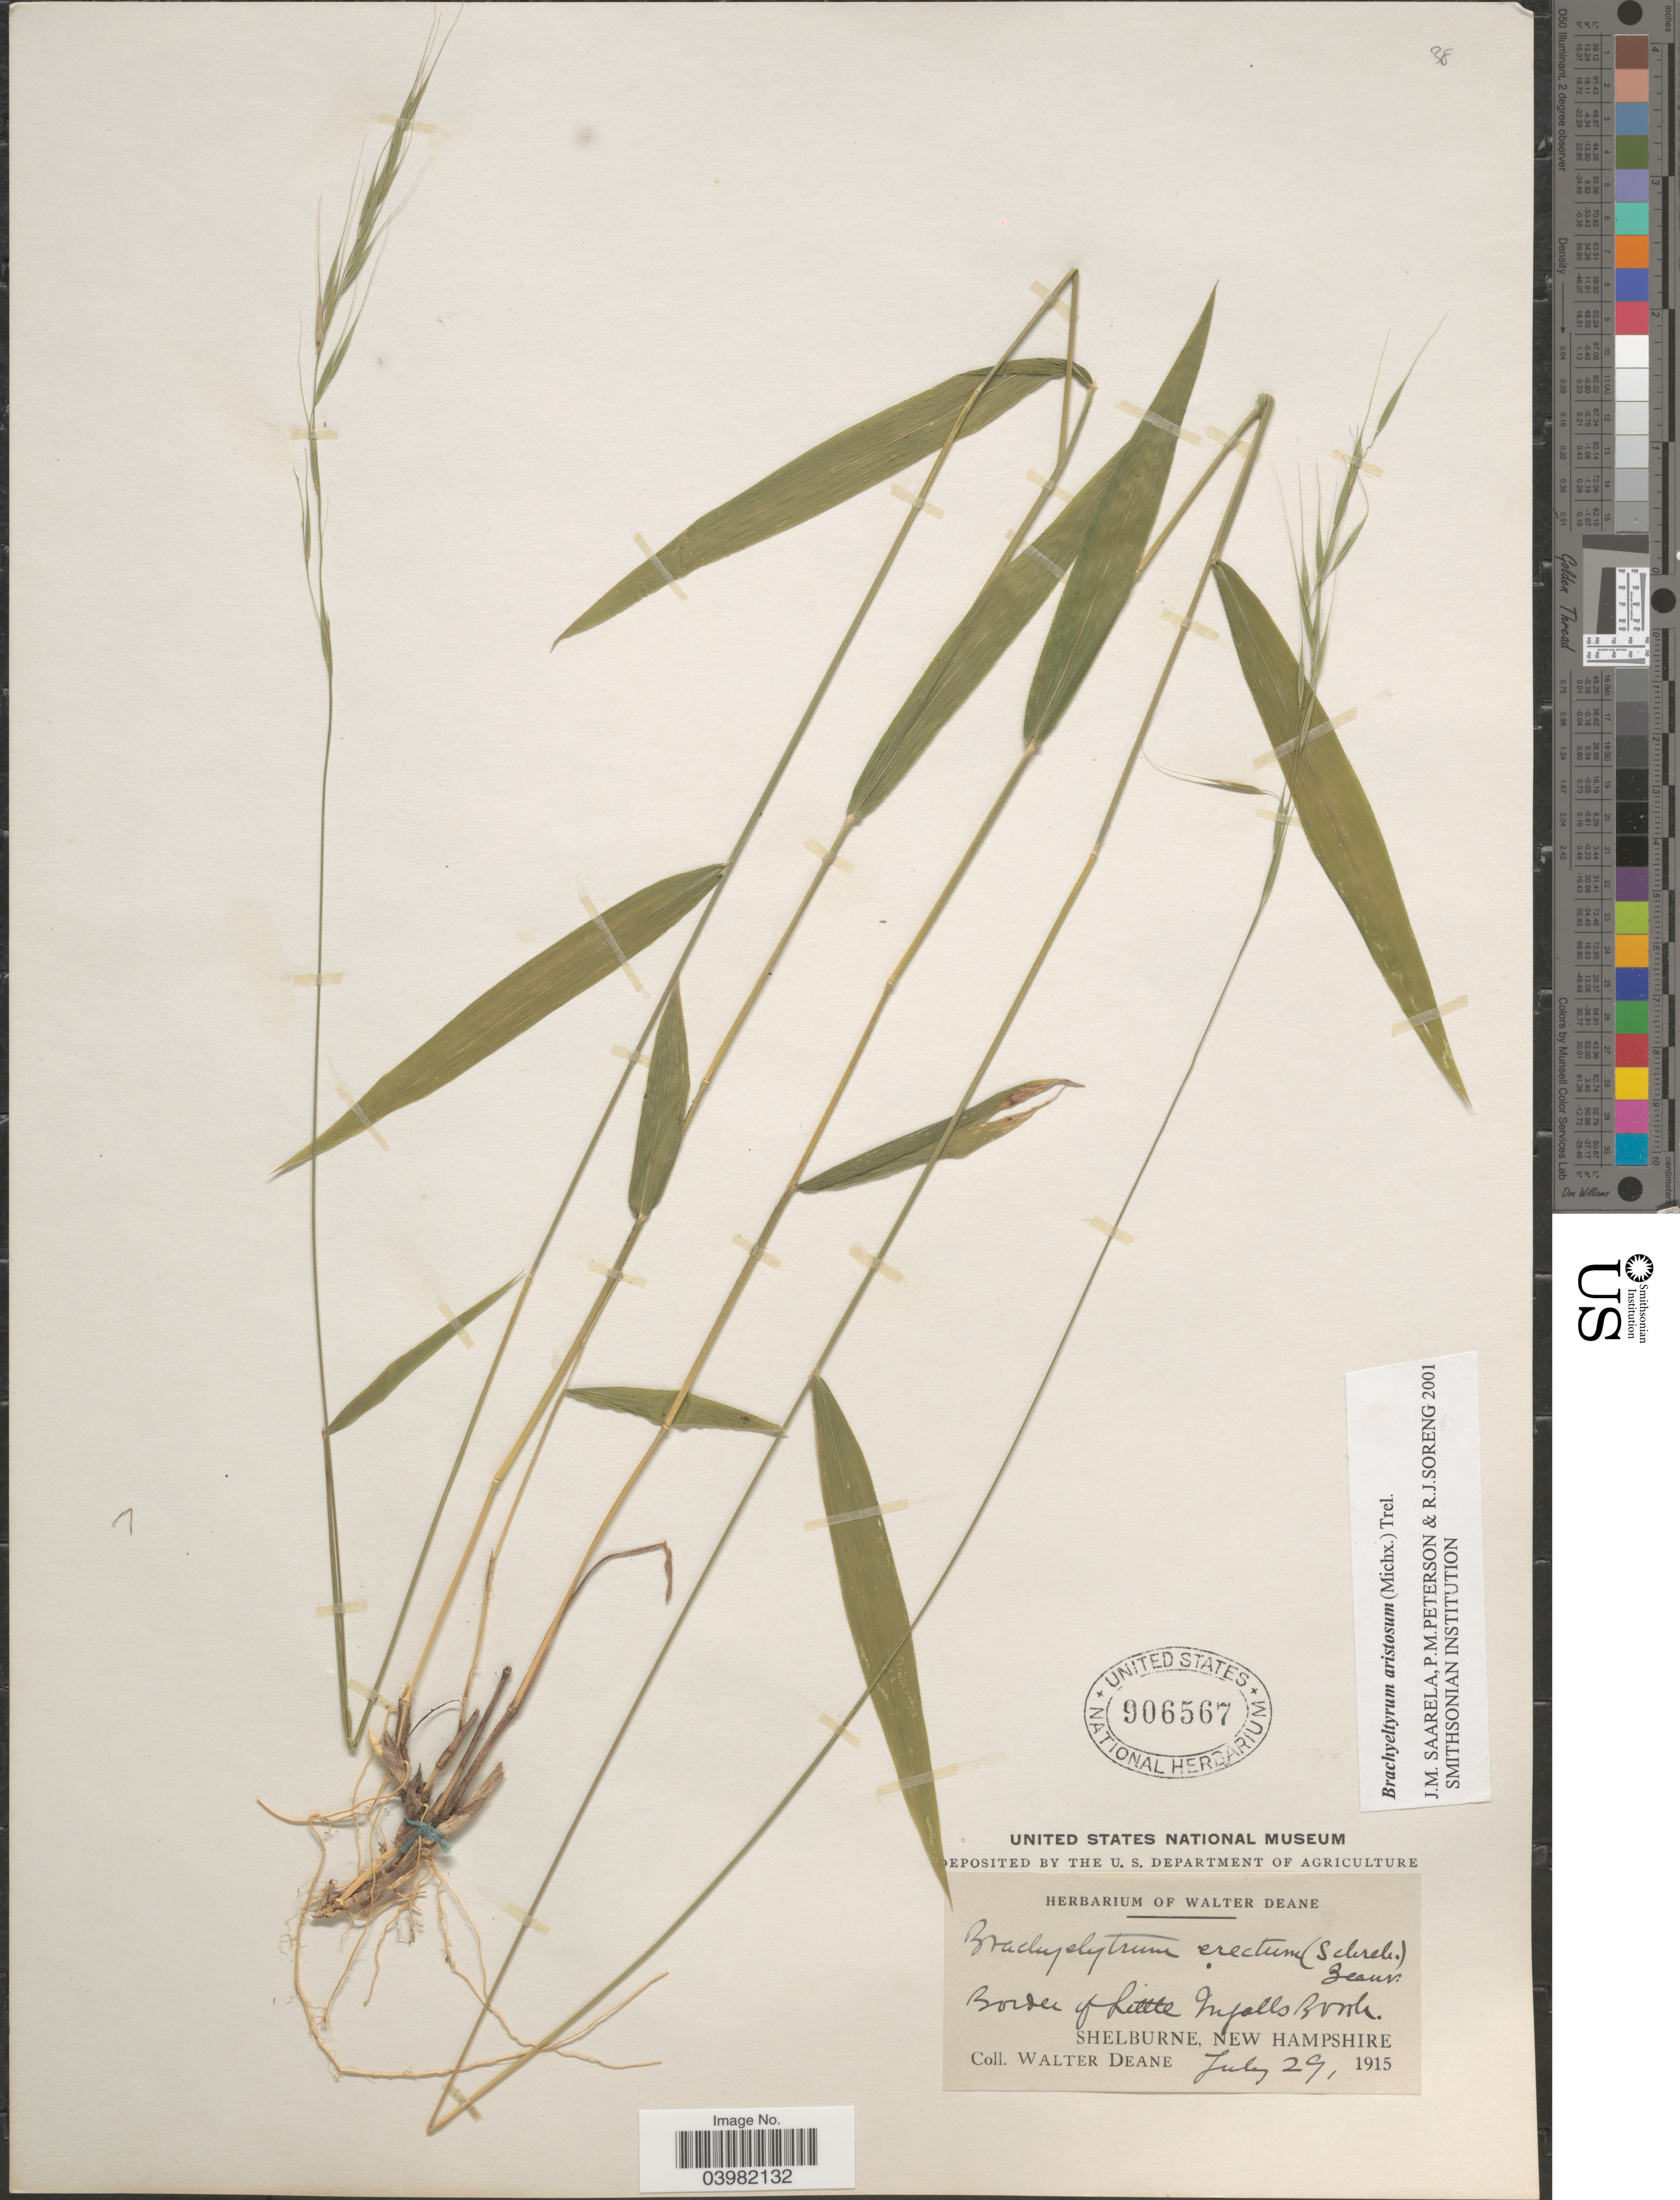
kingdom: Plantae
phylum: Tracheophyta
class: Liliopsida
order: Poales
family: Poaceae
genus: Brachyelytrum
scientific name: Brachyelytrum aristosum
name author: (Michx.) P. Beauv. ex Trel.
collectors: W. Deane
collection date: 1915-07-29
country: United States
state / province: New Hampshire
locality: Border of Little Ingalls Brook. Shelburne.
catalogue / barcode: US 906567